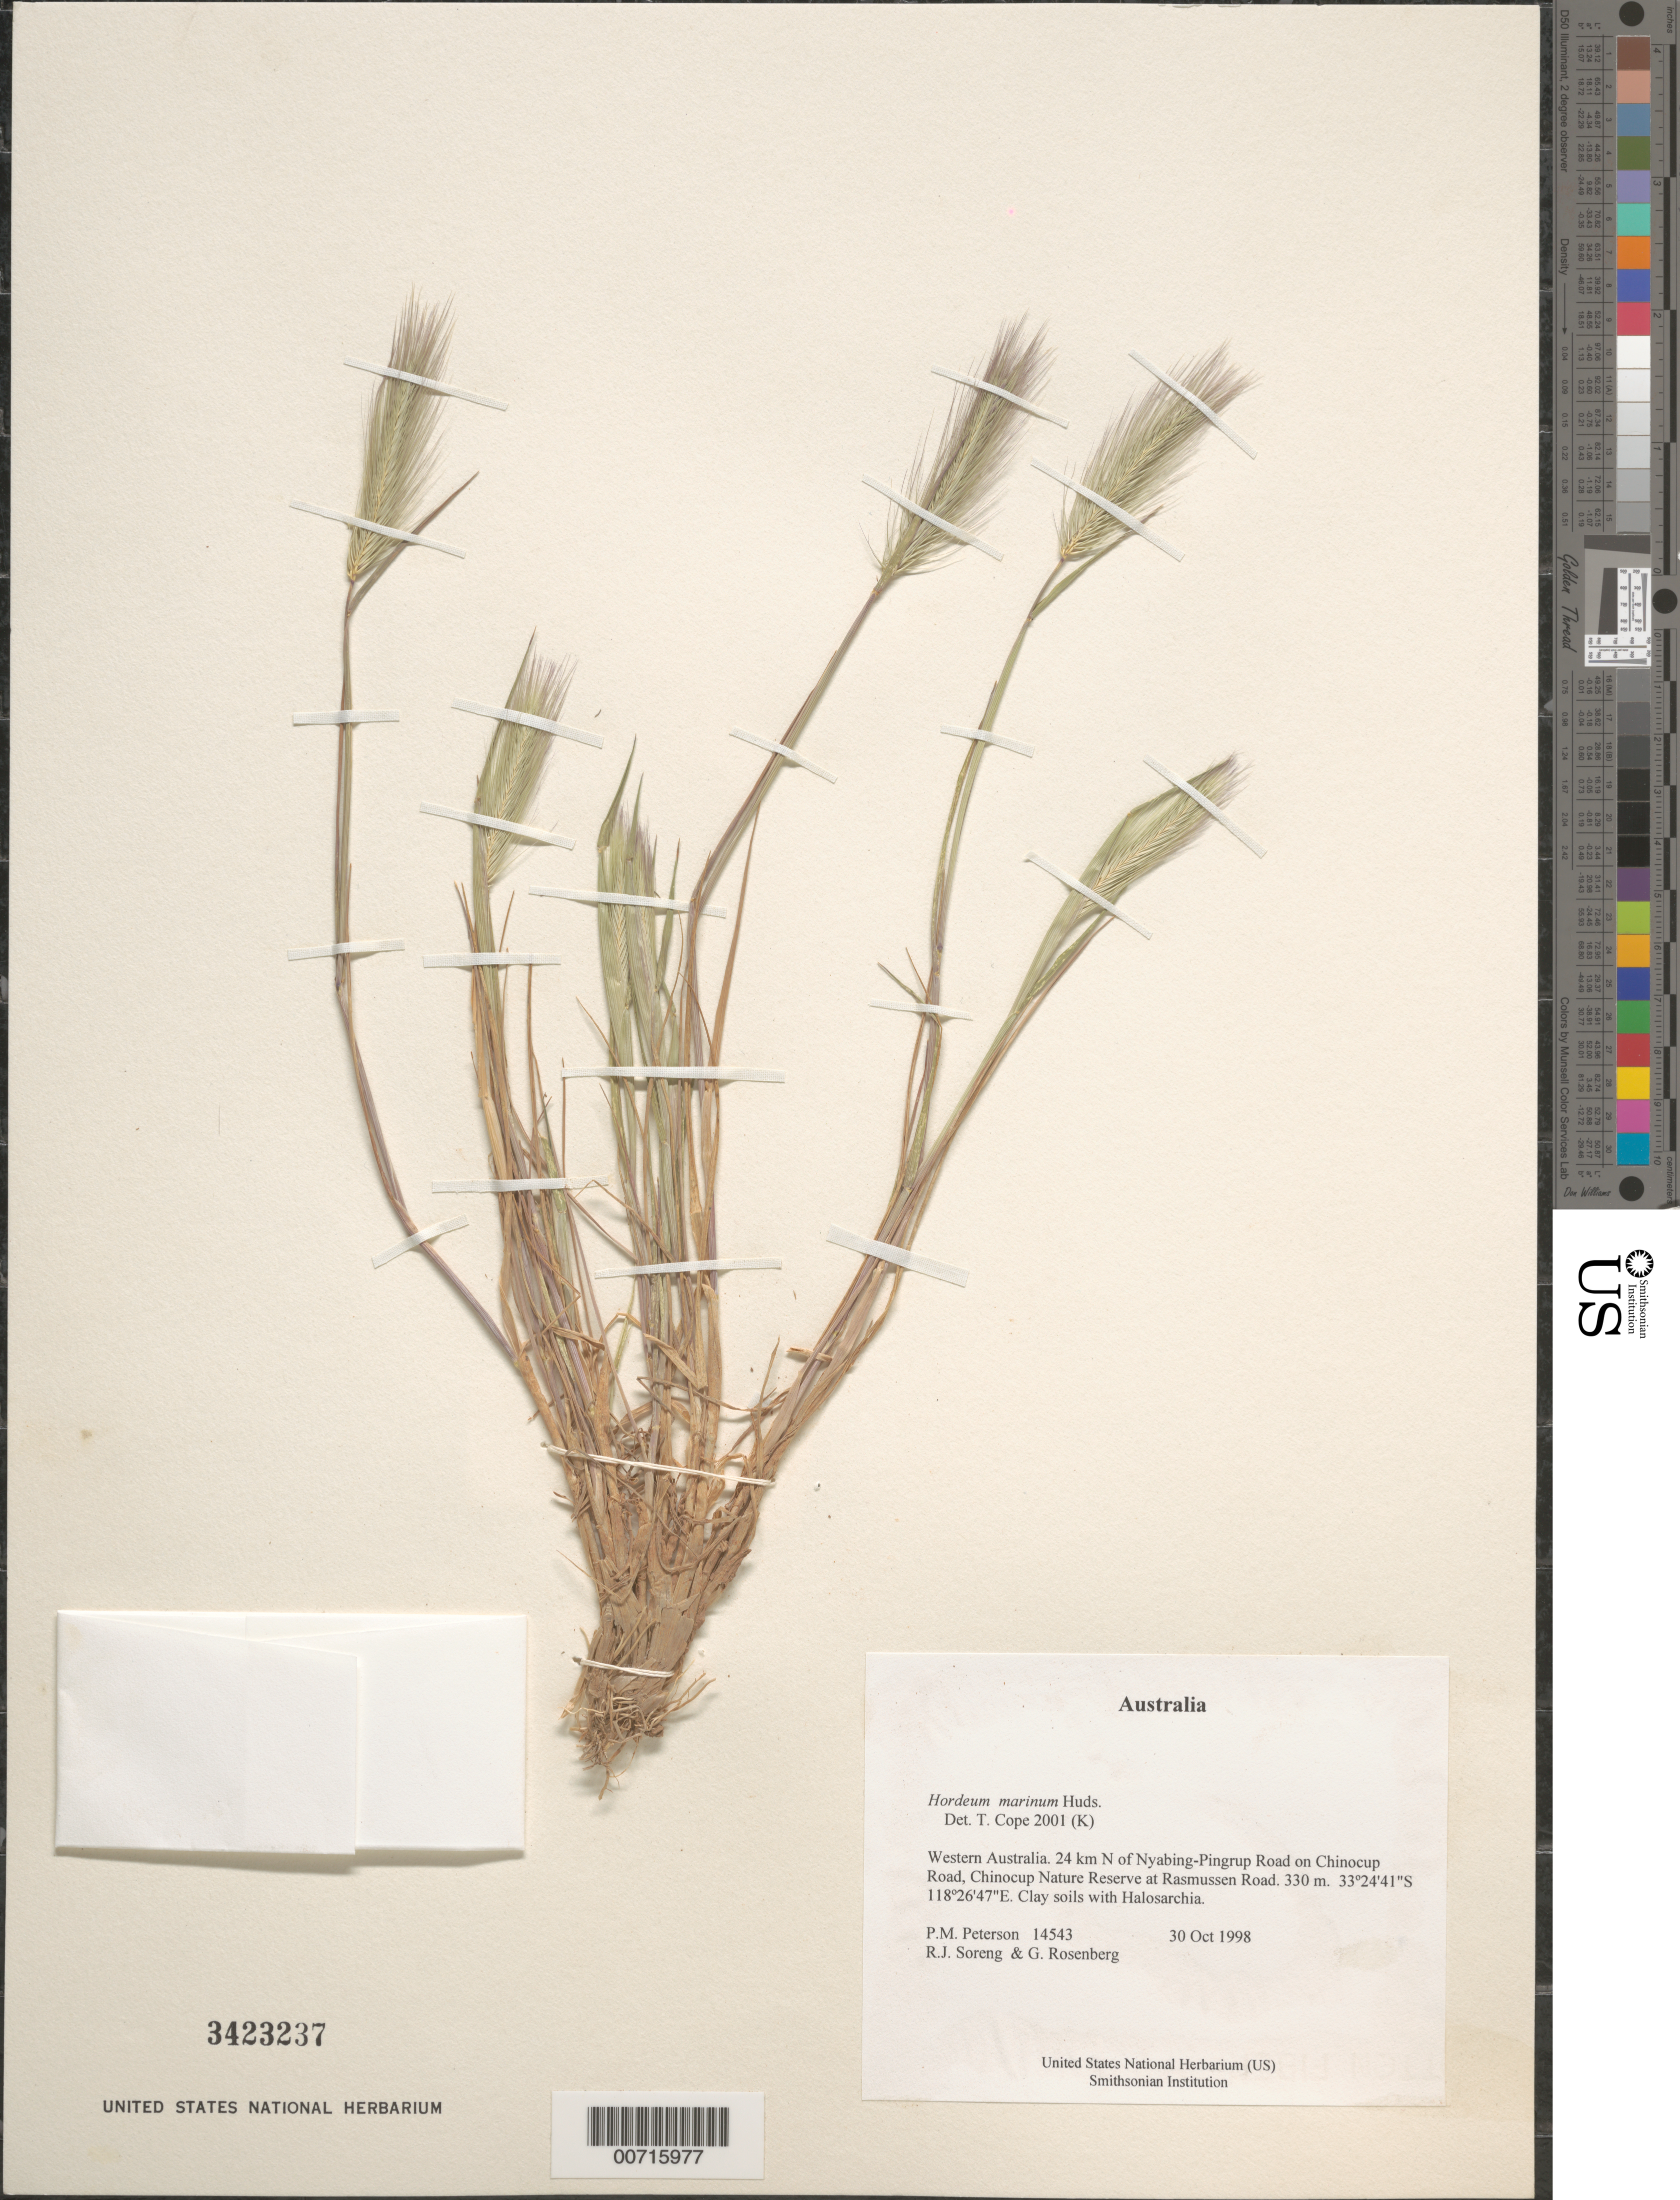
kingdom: Plantae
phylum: Tracheophyta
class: Liliopsida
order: Poales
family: Poaceae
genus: Hordeum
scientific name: Hordeum marinum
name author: Huds.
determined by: Cope, T. A.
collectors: P. M. Peterson, R. J. Soreng & G. Rosenberg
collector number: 14543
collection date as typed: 30 Oct 1998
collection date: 1998-10-30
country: Australia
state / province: Western Australia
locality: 24 km N of Nyabing-Pingrup Road on Chinocup Road, Chinocup Nature Reserve at Rasmussen Road.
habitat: Clay soils with Halosarchia.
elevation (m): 330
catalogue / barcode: US 3423237